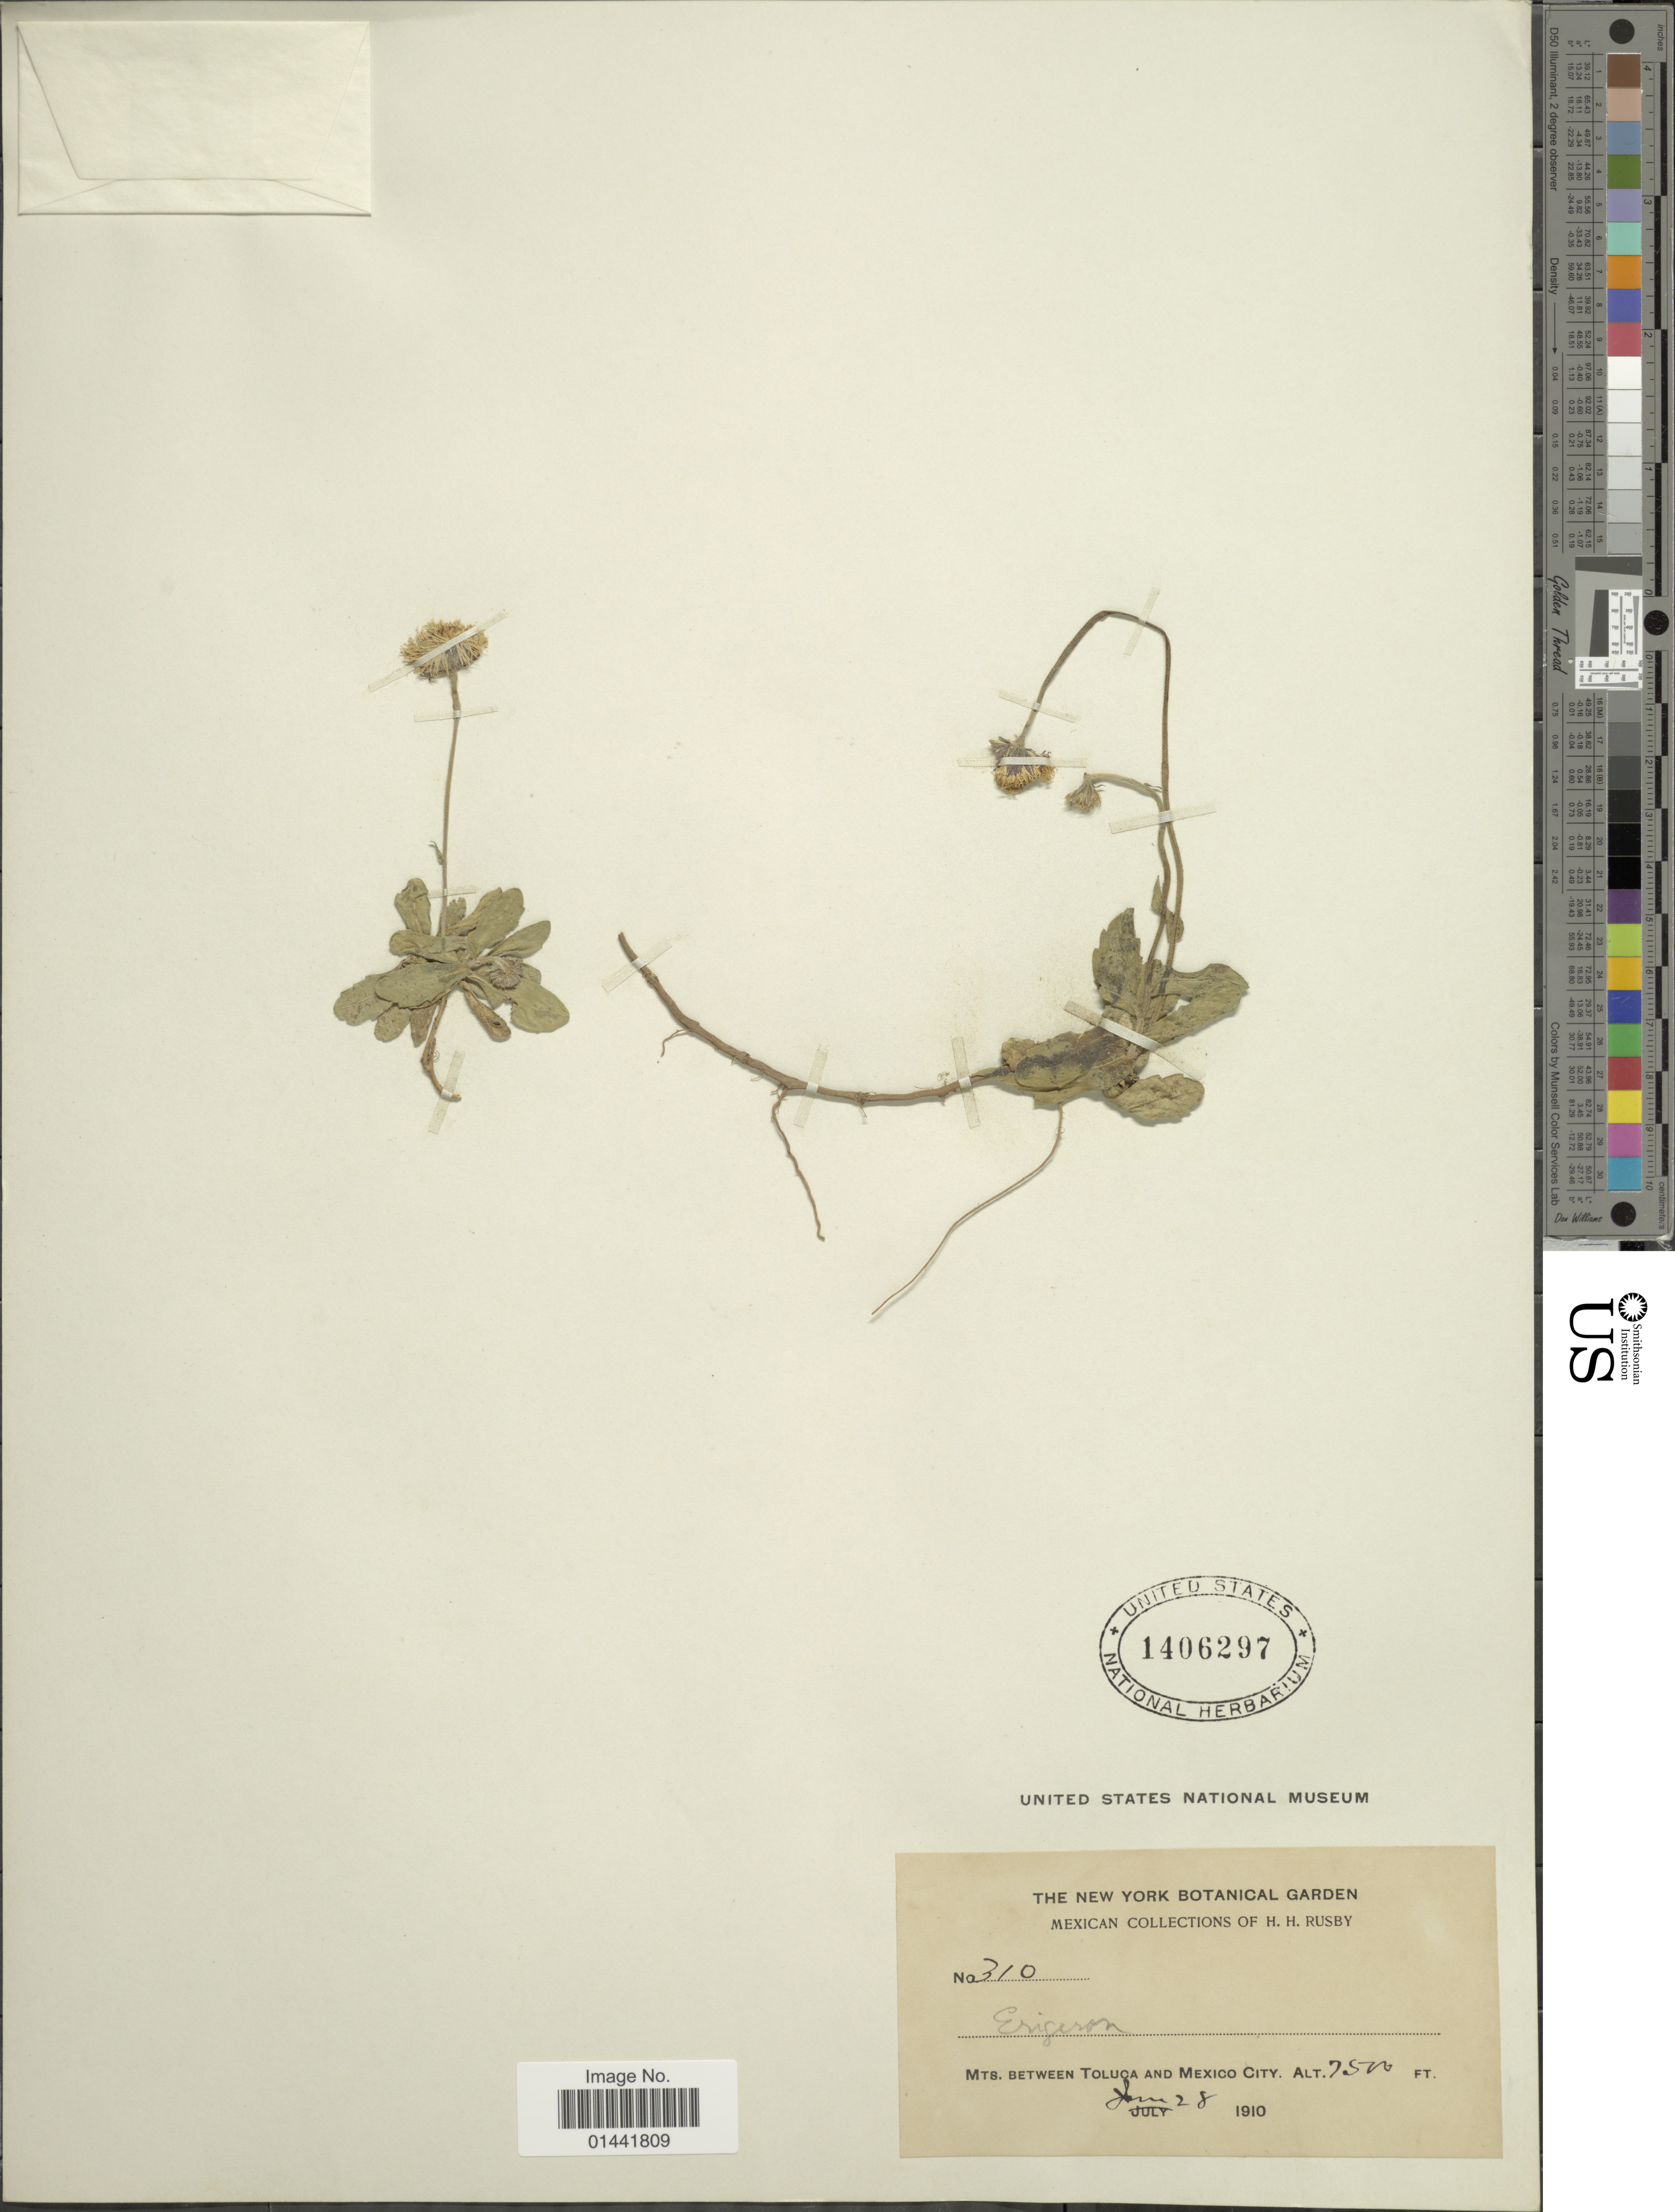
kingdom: Plantae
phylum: Tracheophyta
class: Magnoliopsida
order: Asterales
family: Asteraceae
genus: Erigeron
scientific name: Erigeron scaposus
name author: DC.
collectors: H. H. Rusby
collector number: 310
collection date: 1910-06-28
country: Mexico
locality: Mts. between Toluca and Mexico City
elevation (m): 2286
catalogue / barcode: US 1406297